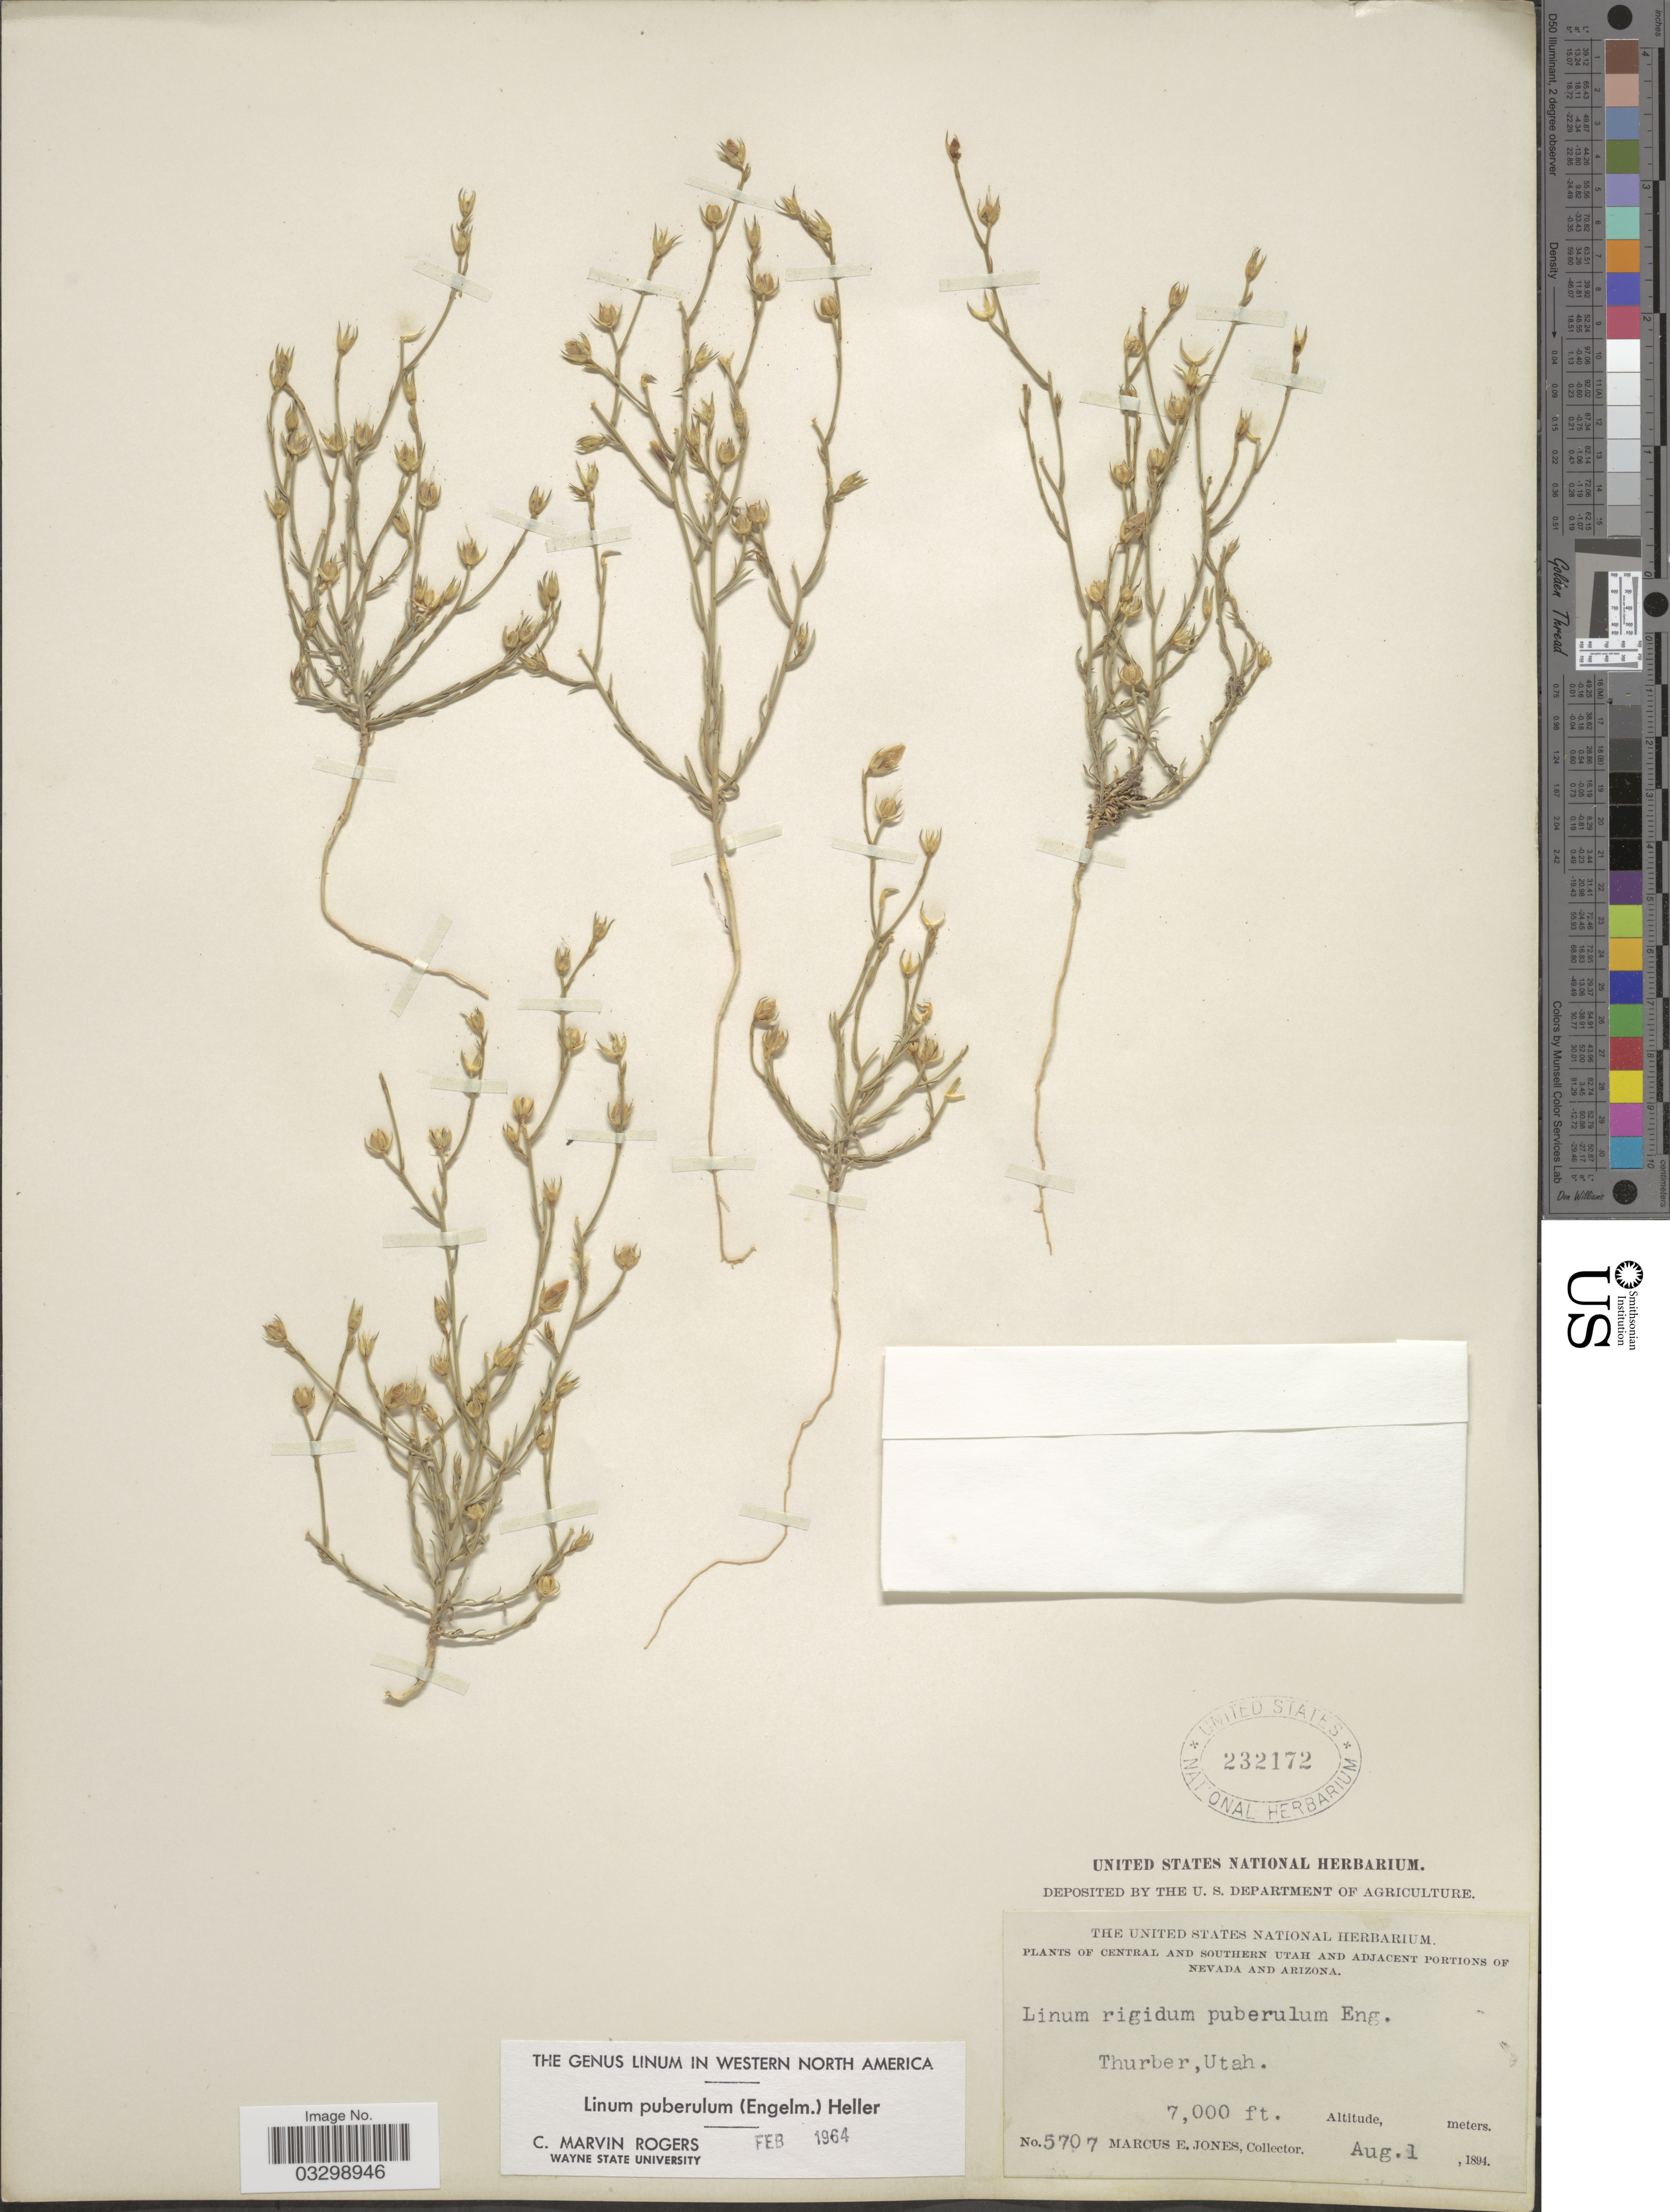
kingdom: Plantae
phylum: Tracheophyta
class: Magnoliopsida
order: Malpighiales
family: Linaceae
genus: Linum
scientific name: Linum puberulum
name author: (Engelm.) A. Heller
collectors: M. E. Jones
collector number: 5707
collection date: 1894-08-01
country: United States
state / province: Utah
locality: Central and Southern Utah, Thurber.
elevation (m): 2134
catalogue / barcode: US 232172